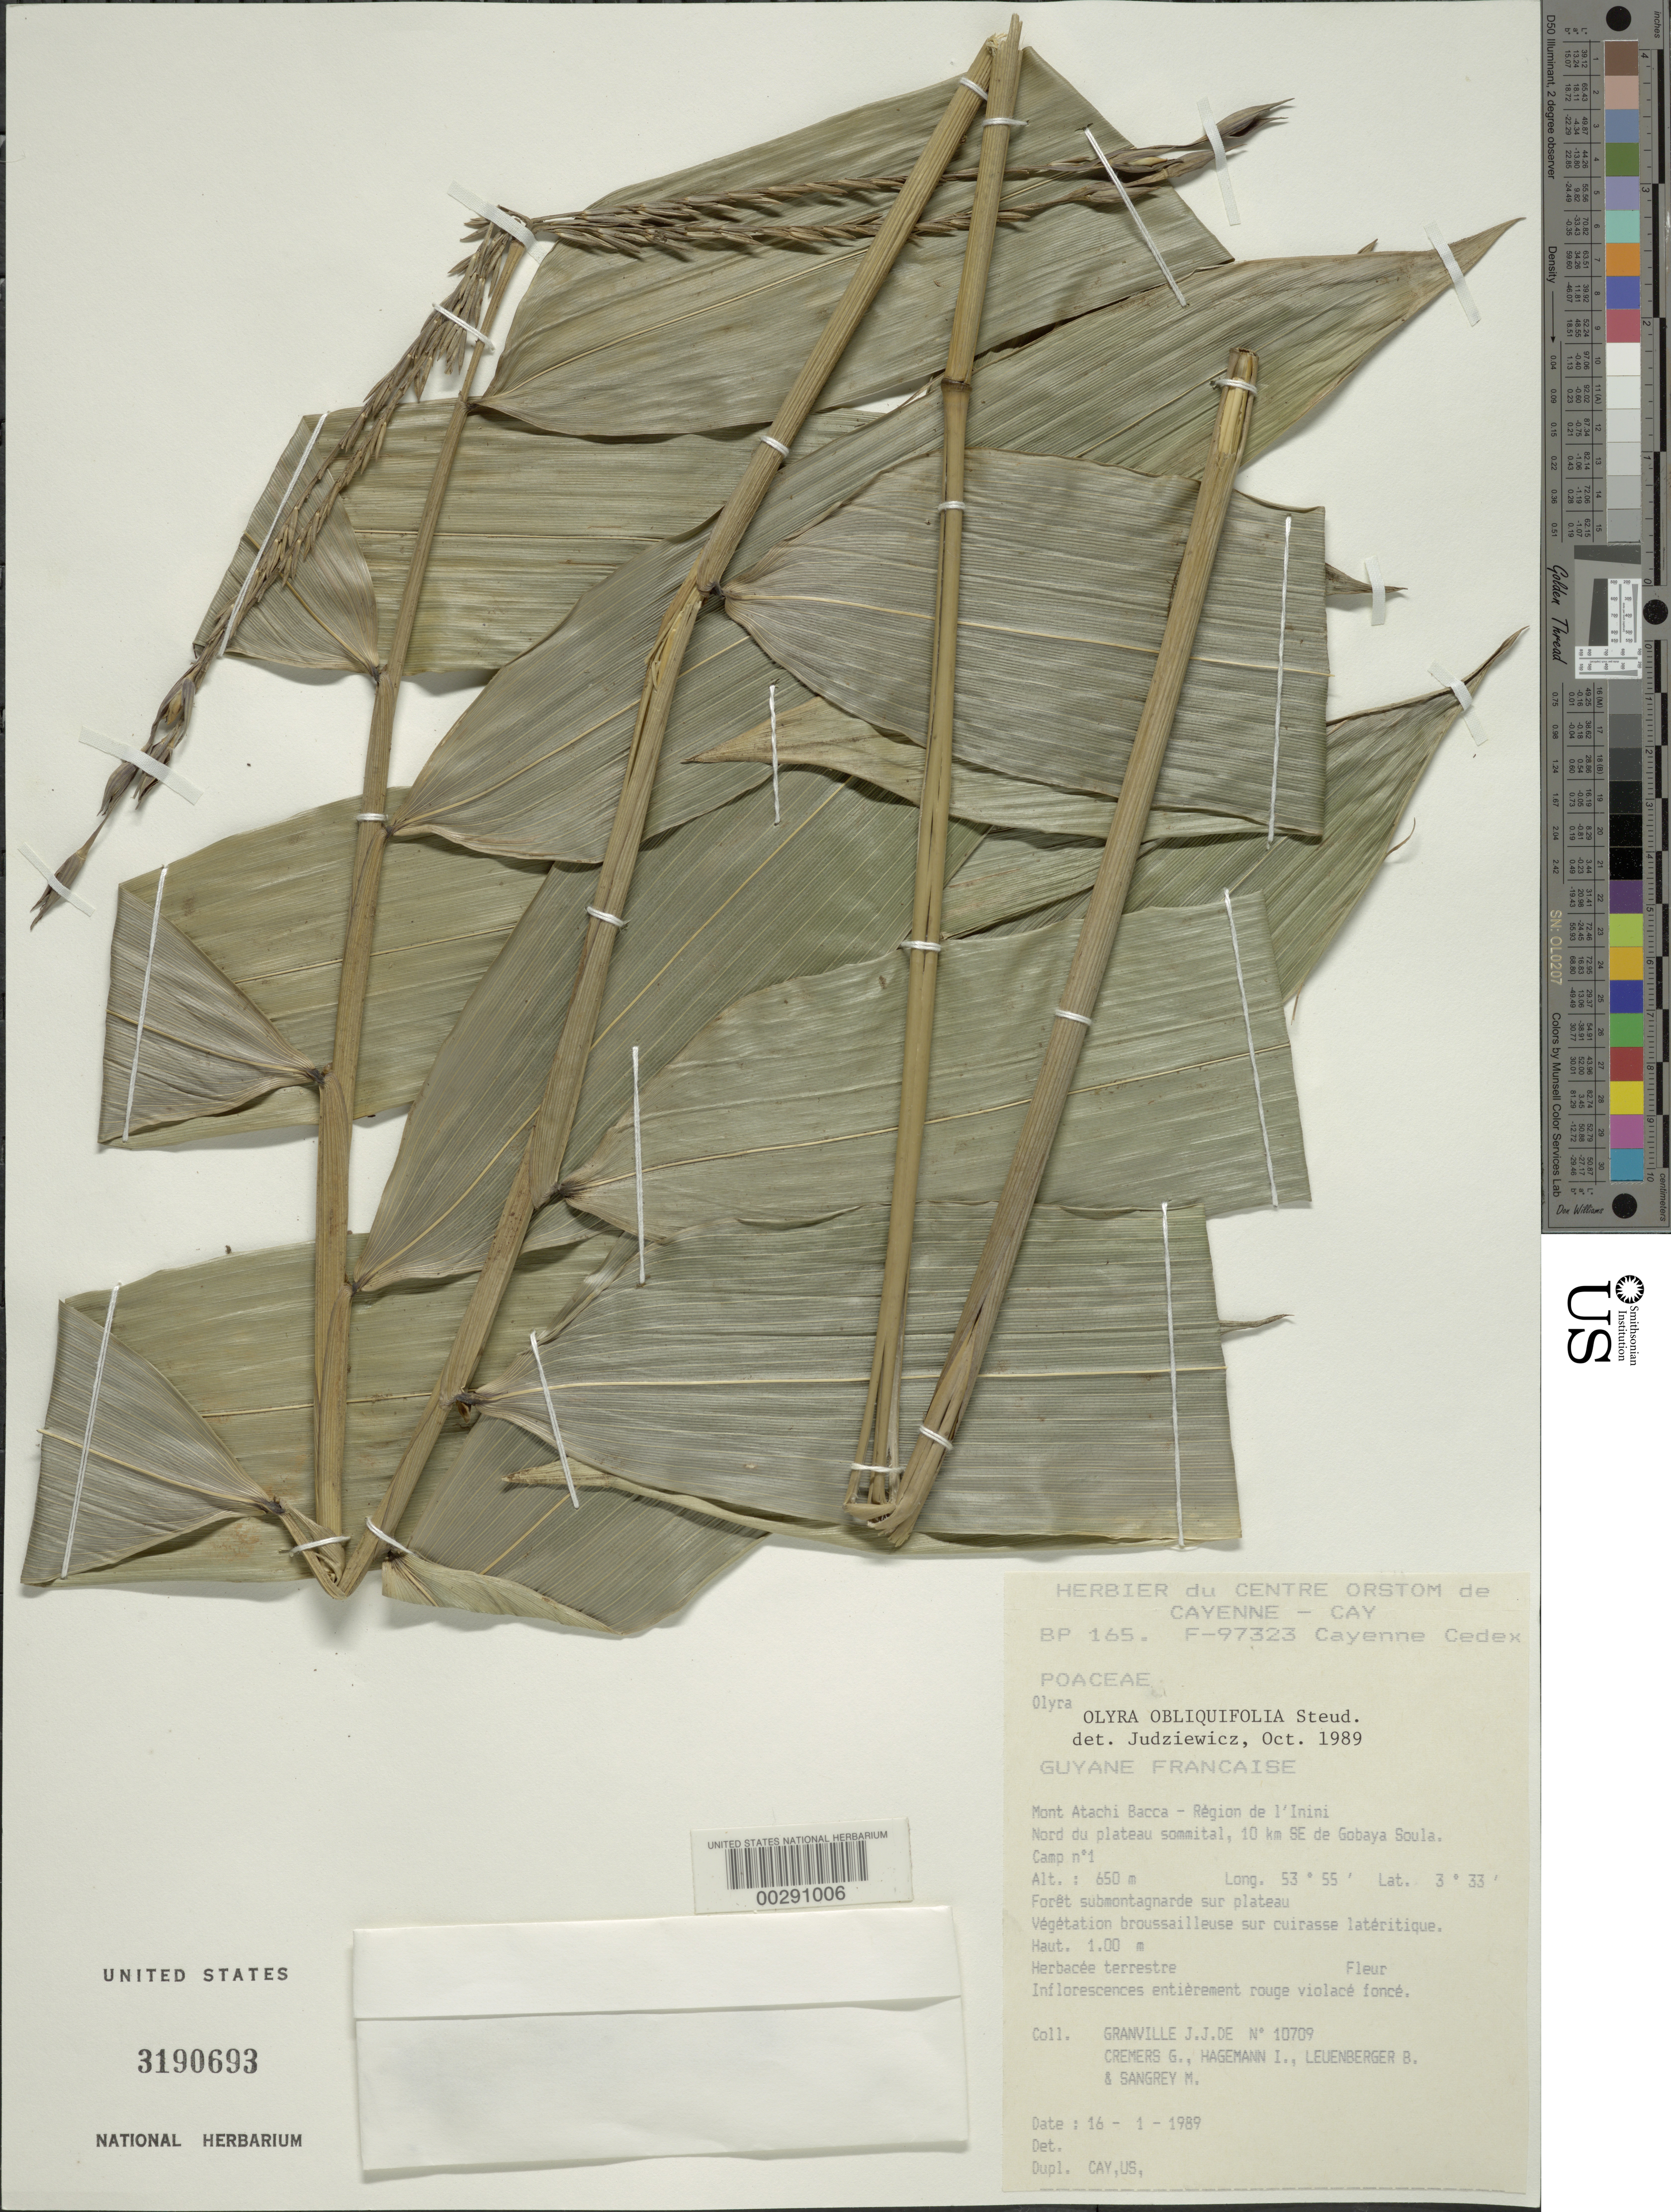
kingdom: Plantae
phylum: Tracheophyta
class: Liliopsida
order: Poales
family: Poaceae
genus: Olyra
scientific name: Olyra obliquifolia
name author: Steud.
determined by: Judziewicz, E. J.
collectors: J.-J. de Granville, G. Cremers, I. Hagemann, B. Leuenberger & M. S. Sangrey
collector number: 10709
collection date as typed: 16 Jan 1989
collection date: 1989-01-16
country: French Guiana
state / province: Saint-Laurent-du-Maroni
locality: Mont atachi bacca, n of plateau sommital, 10 km se of gobaya soula, camp no. 1. [in former inini arrondissement.]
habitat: Sub montane forest above the plateau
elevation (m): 650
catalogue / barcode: US 3190693